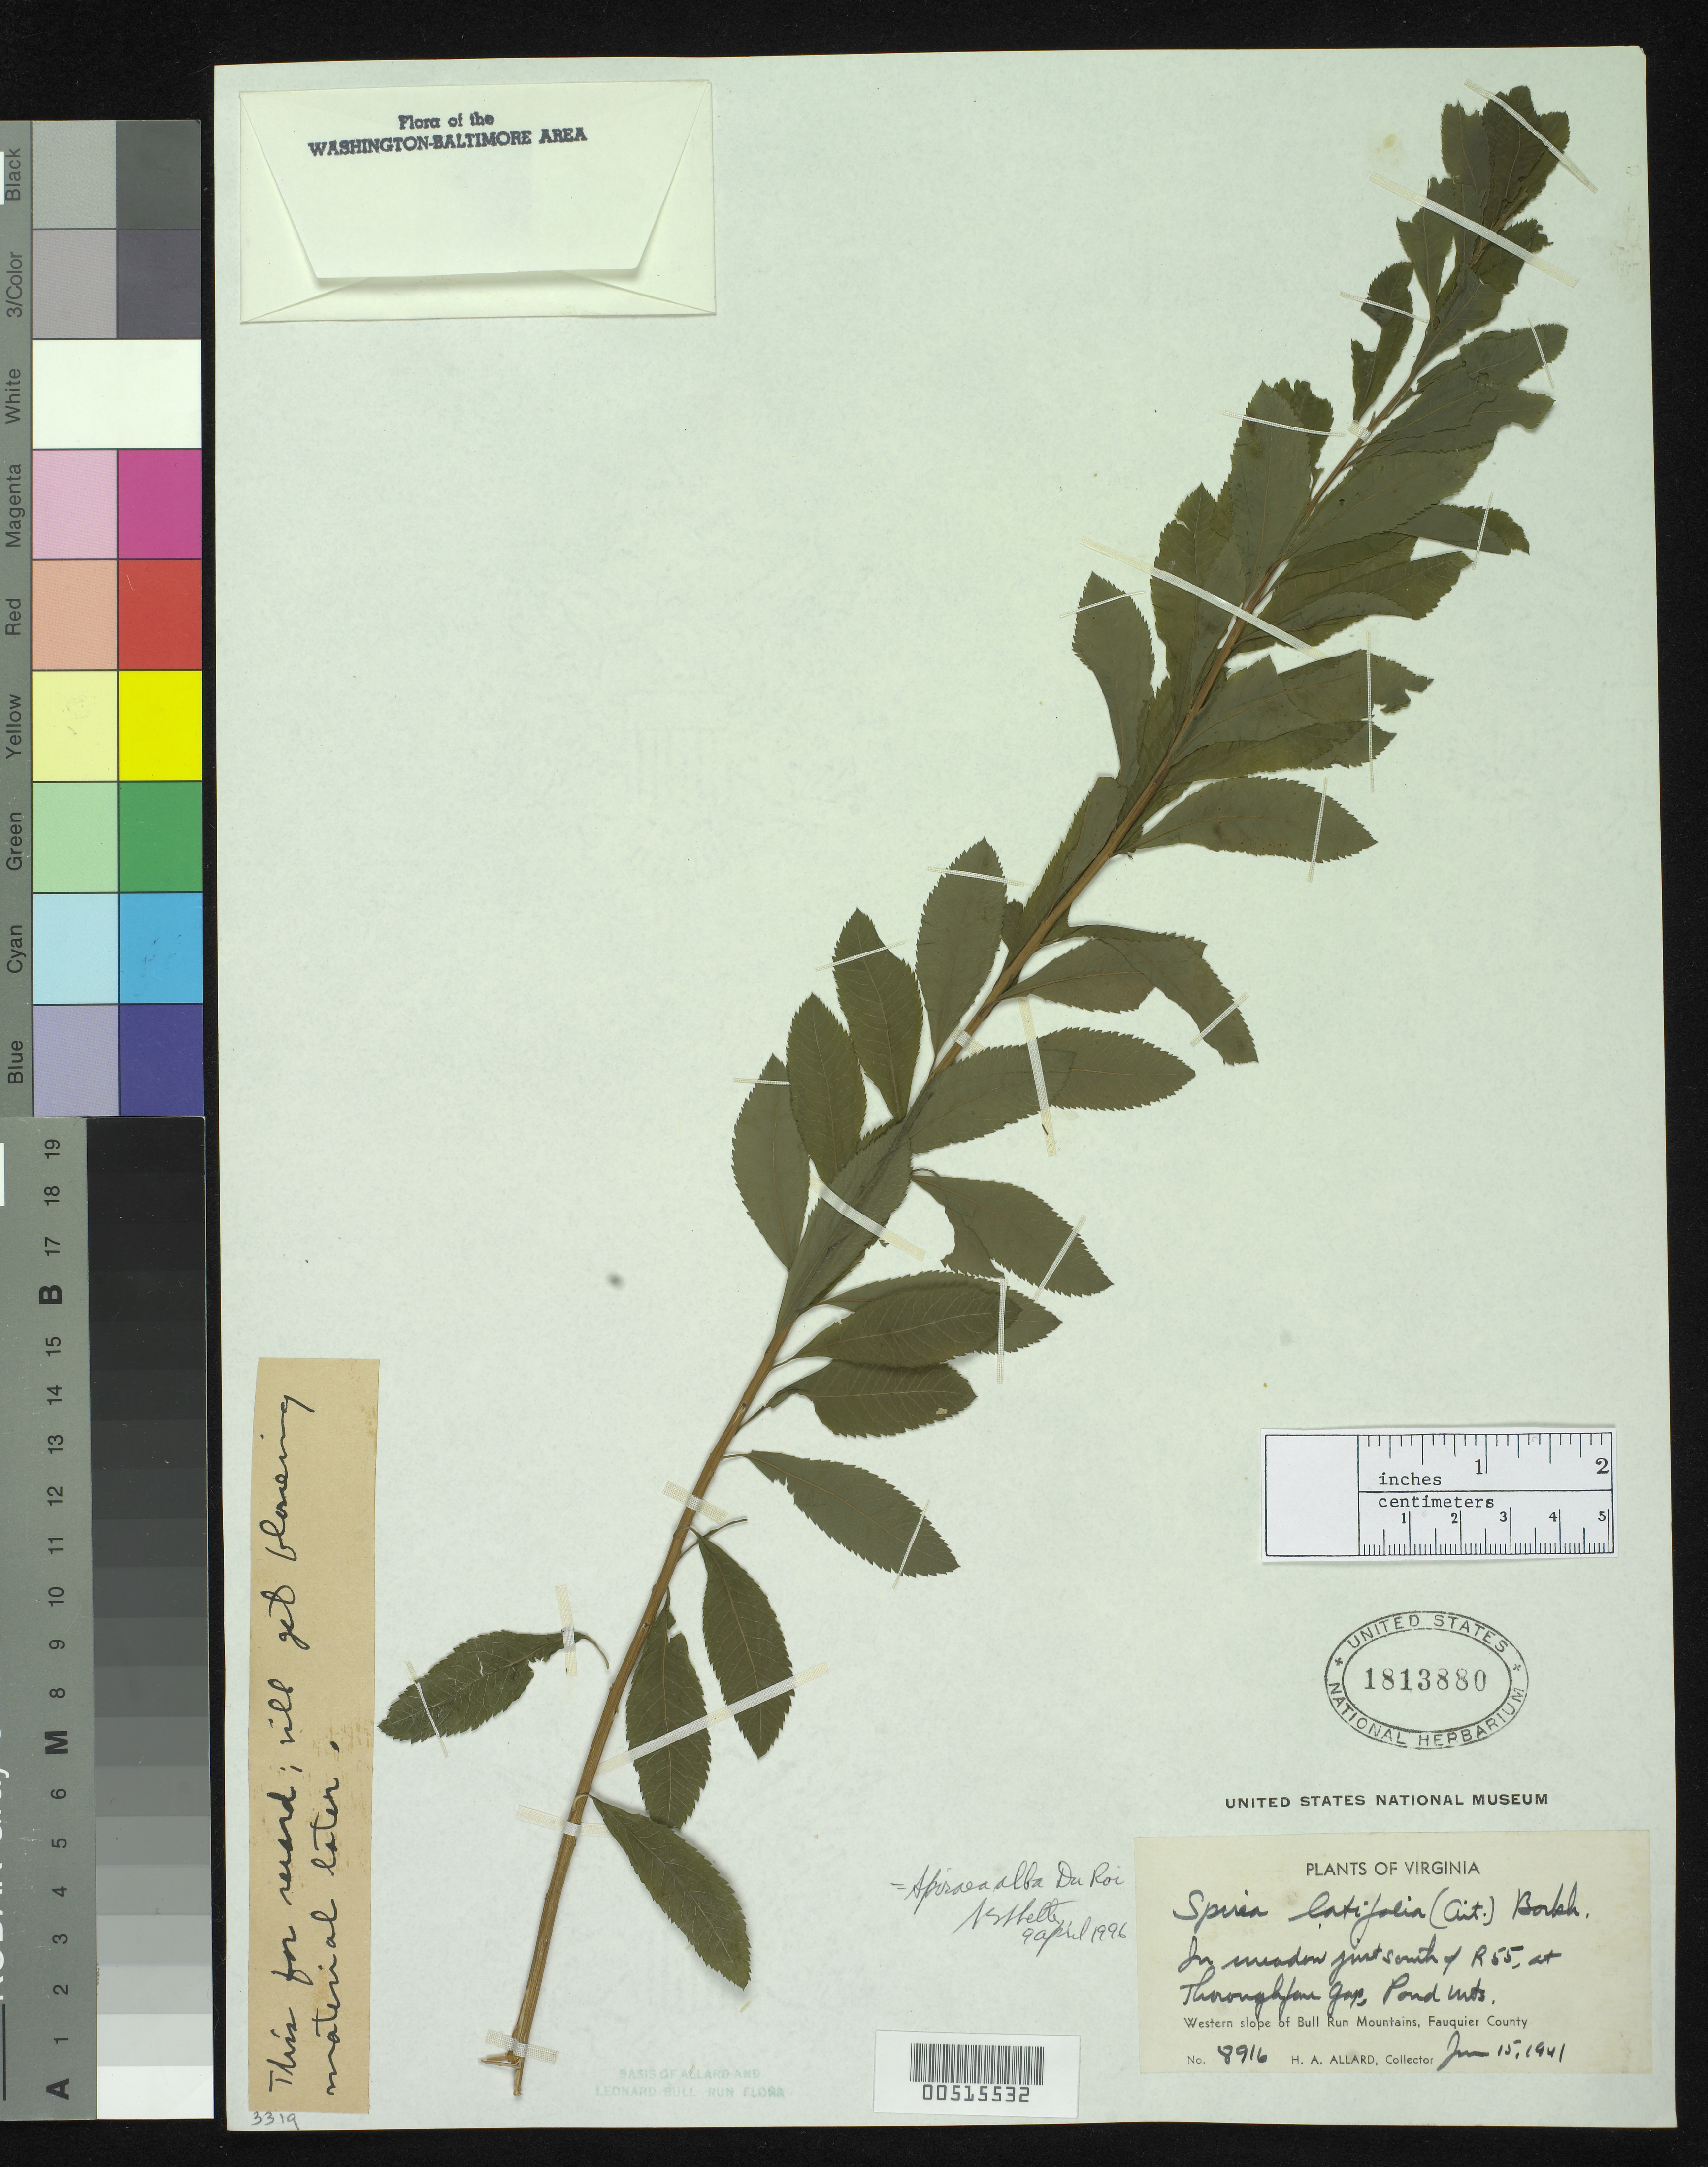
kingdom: Plantae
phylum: Tracheophyta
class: Magnoliopsida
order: Rosales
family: Rosaceae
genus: Spiraea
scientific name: Spiraea alba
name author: Du Roi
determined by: Shetler, Stanwyn G., (US), NMNH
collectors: H. A. Allard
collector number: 8916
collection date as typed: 15 Jun 1941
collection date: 1941-06-15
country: United States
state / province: Virginia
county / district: Fauquier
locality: W slope of Bull Run Mts., just S of Rt. 55, at Thoroughfare Gap, Pond Mts. Bull Run Mts.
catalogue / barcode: US 1813880